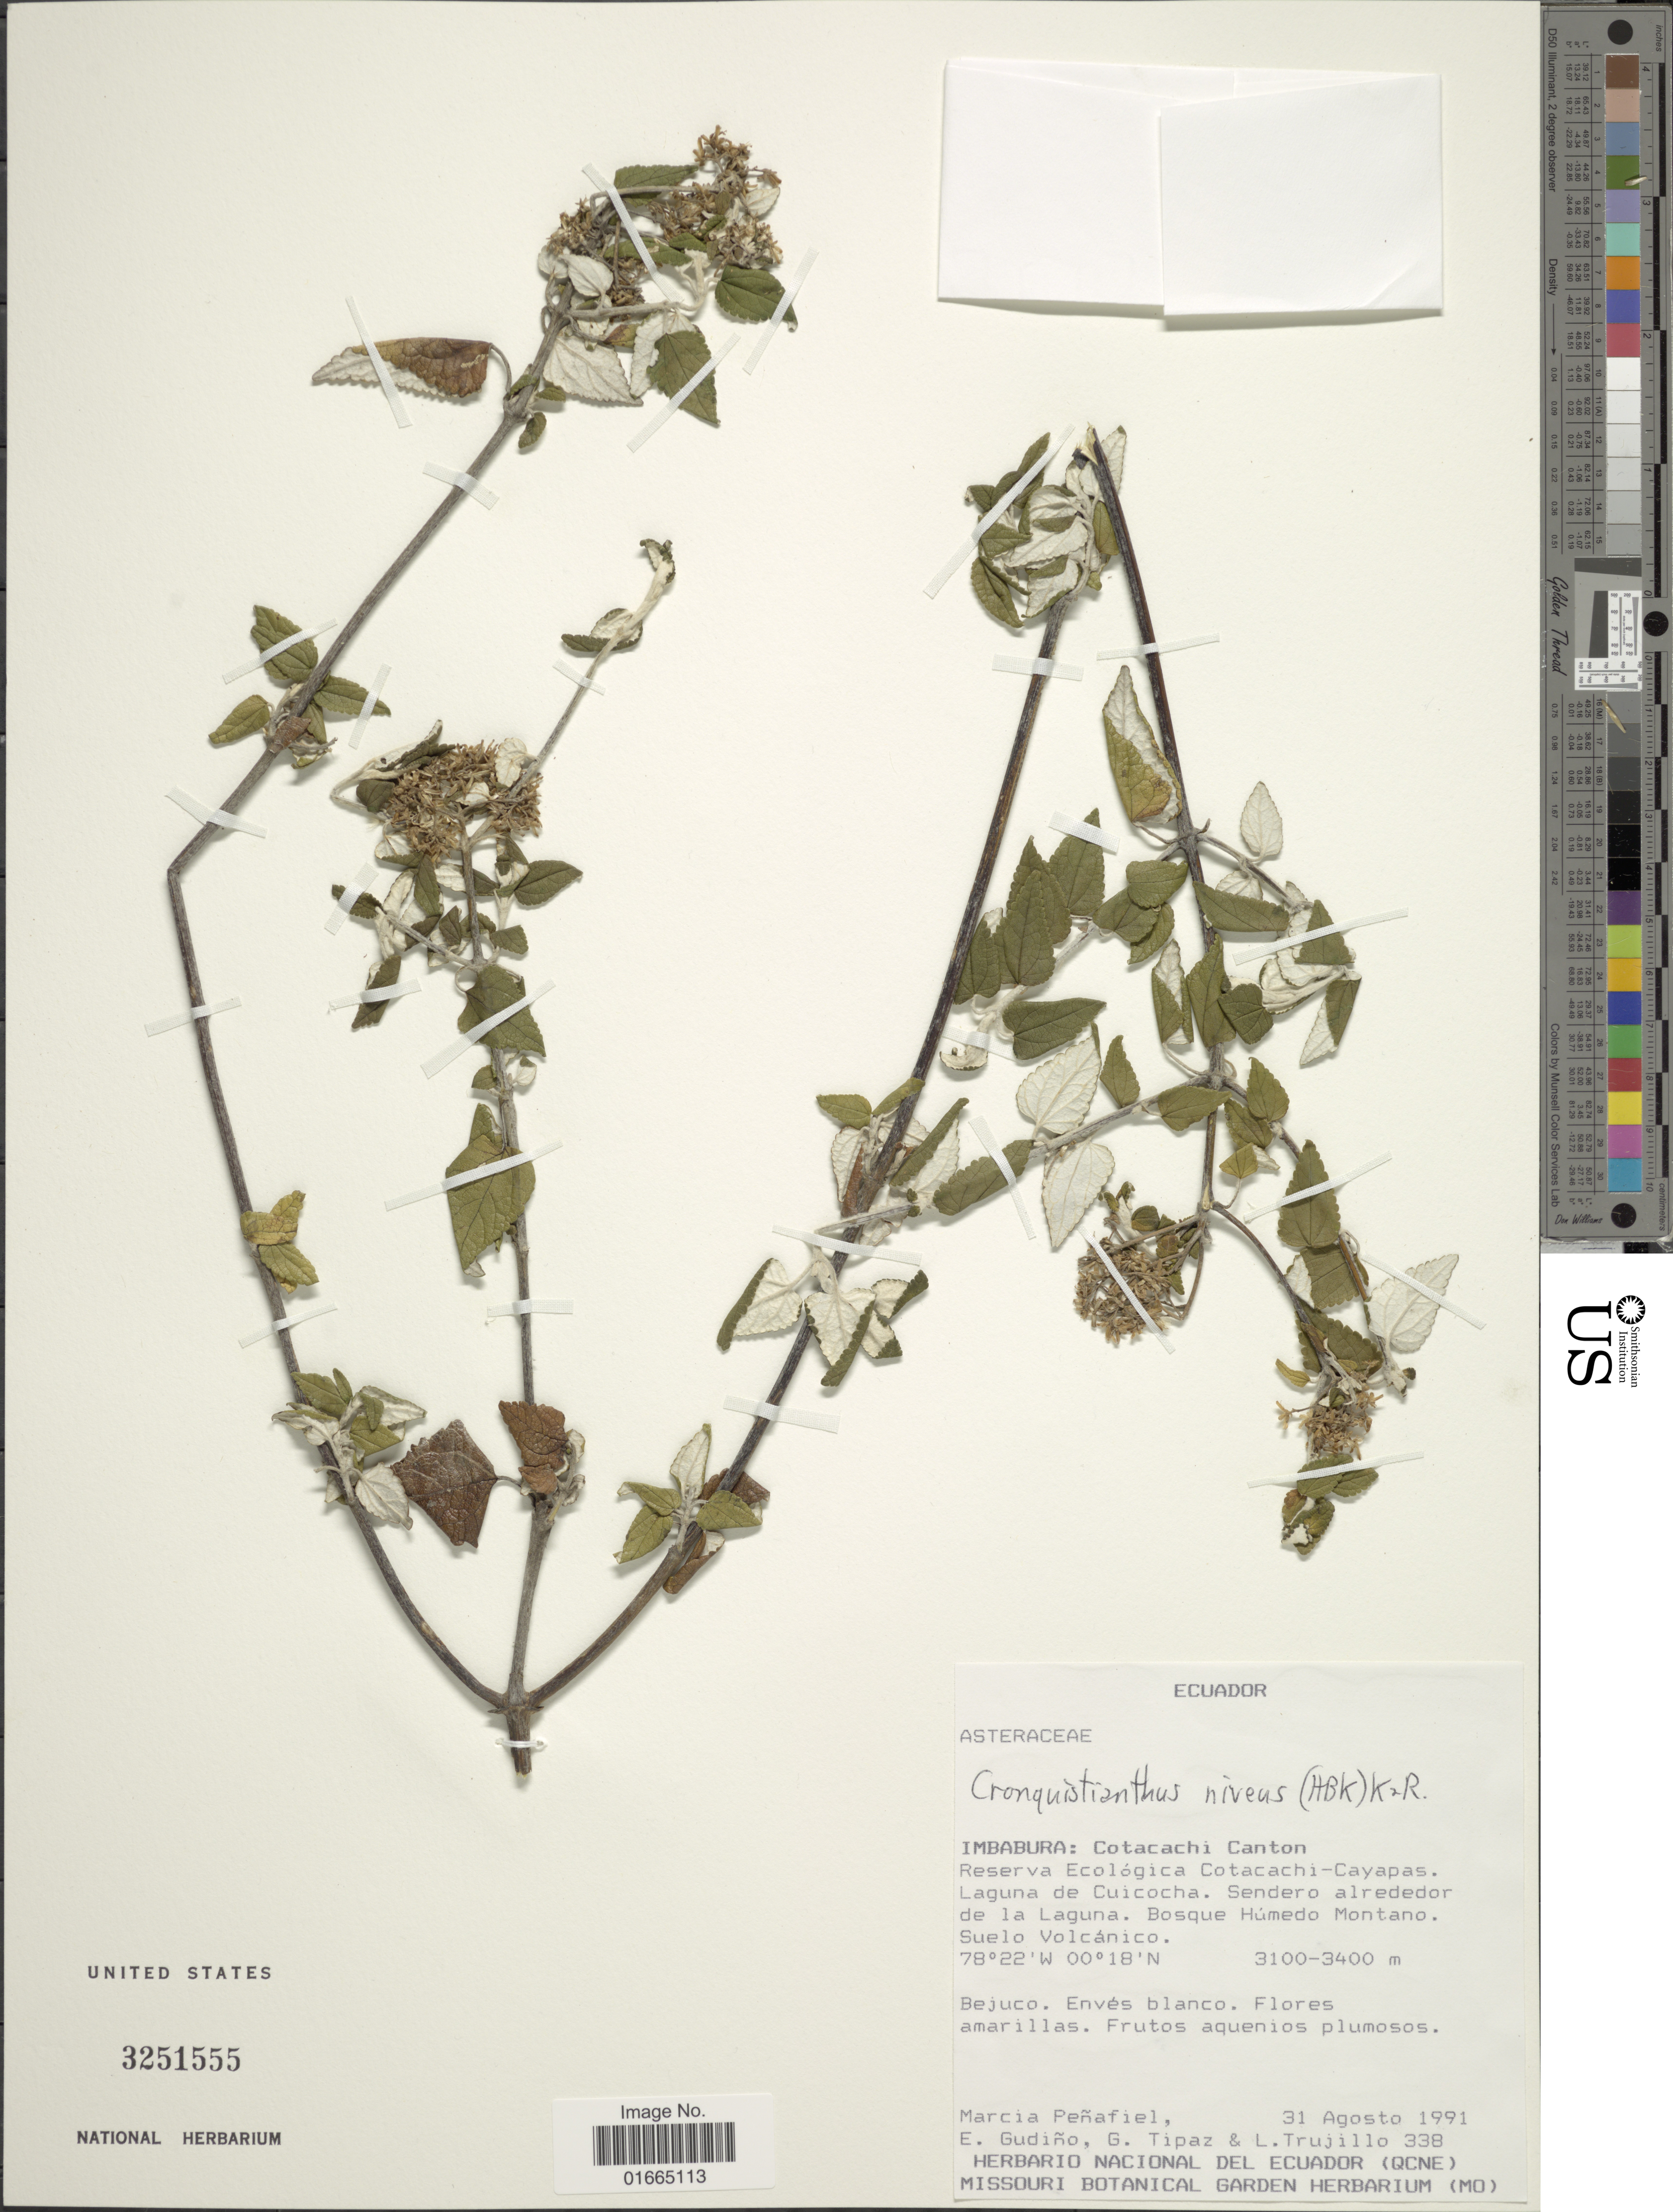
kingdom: Plantae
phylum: Tracheophyta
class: Magnoliopsida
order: Asterales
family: Asteraceae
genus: Cronquistianthus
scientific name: Cronquistianthus niveus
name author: (Kunth) R.M. King & H. Rob.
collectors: M. Penafiel, E. Gudiño, G. Tipaz & L. Trujillo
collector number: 338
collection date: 1991-08-31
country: Ecuador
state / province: Imbabura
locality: Imbabura: Cotacachi Canton. Reserva Ecolóhica Cotacachi-Cayapas. Laguna de Cuicocha. Sendero alrededor de la Laguna. Bosque Húmedo Montano. Suelo Volcánico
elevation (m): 3100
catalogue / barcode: US 3251555